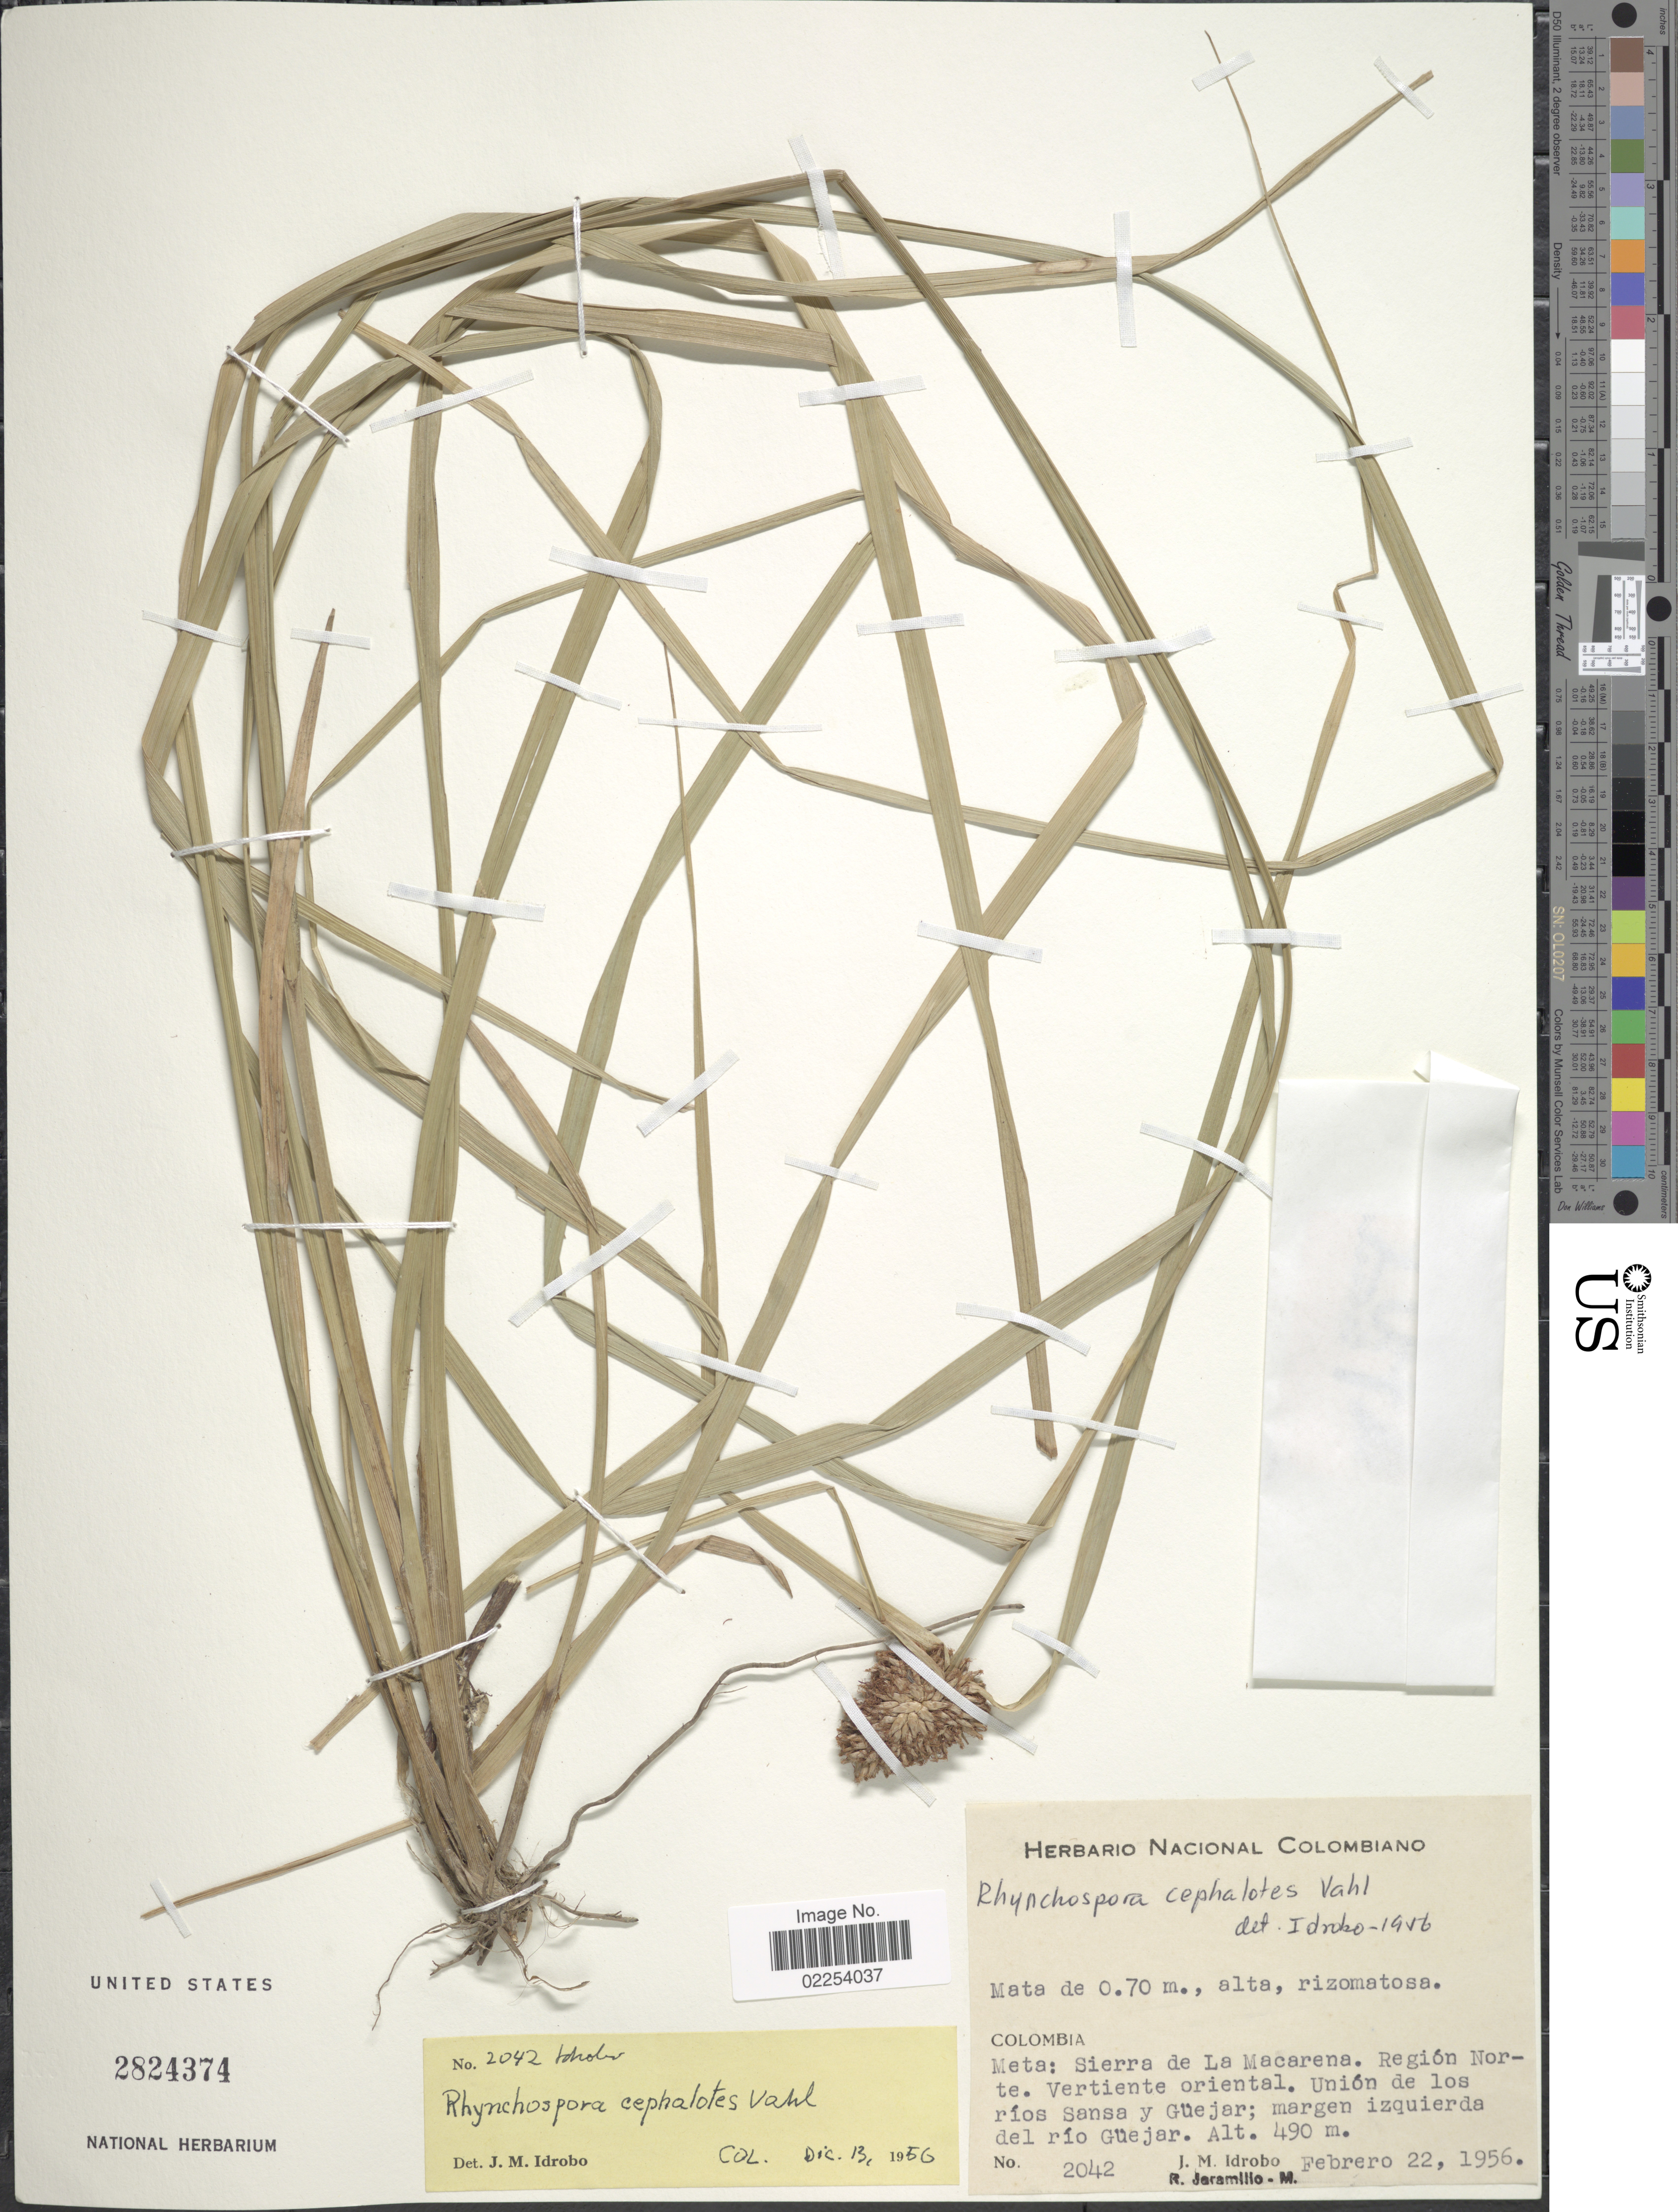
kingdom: Plantae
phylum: Tracheophyta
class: Liliopsida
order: Poales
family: Cyperaceae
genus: Rhynchospora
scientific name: Rhynchospora cephalotes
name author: (L.) Vahl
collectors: J. M. Idrobo & R. Jaramillo M.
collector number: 2042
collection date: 1956-02-22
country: Colombia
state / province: Meta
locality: Sierra de La Macarena. Region Norte. Vertiente oriental. Union de los rios Sansa y Guejar; margen izquierda del rio Guejar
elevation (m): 490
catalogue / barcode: US 2824374